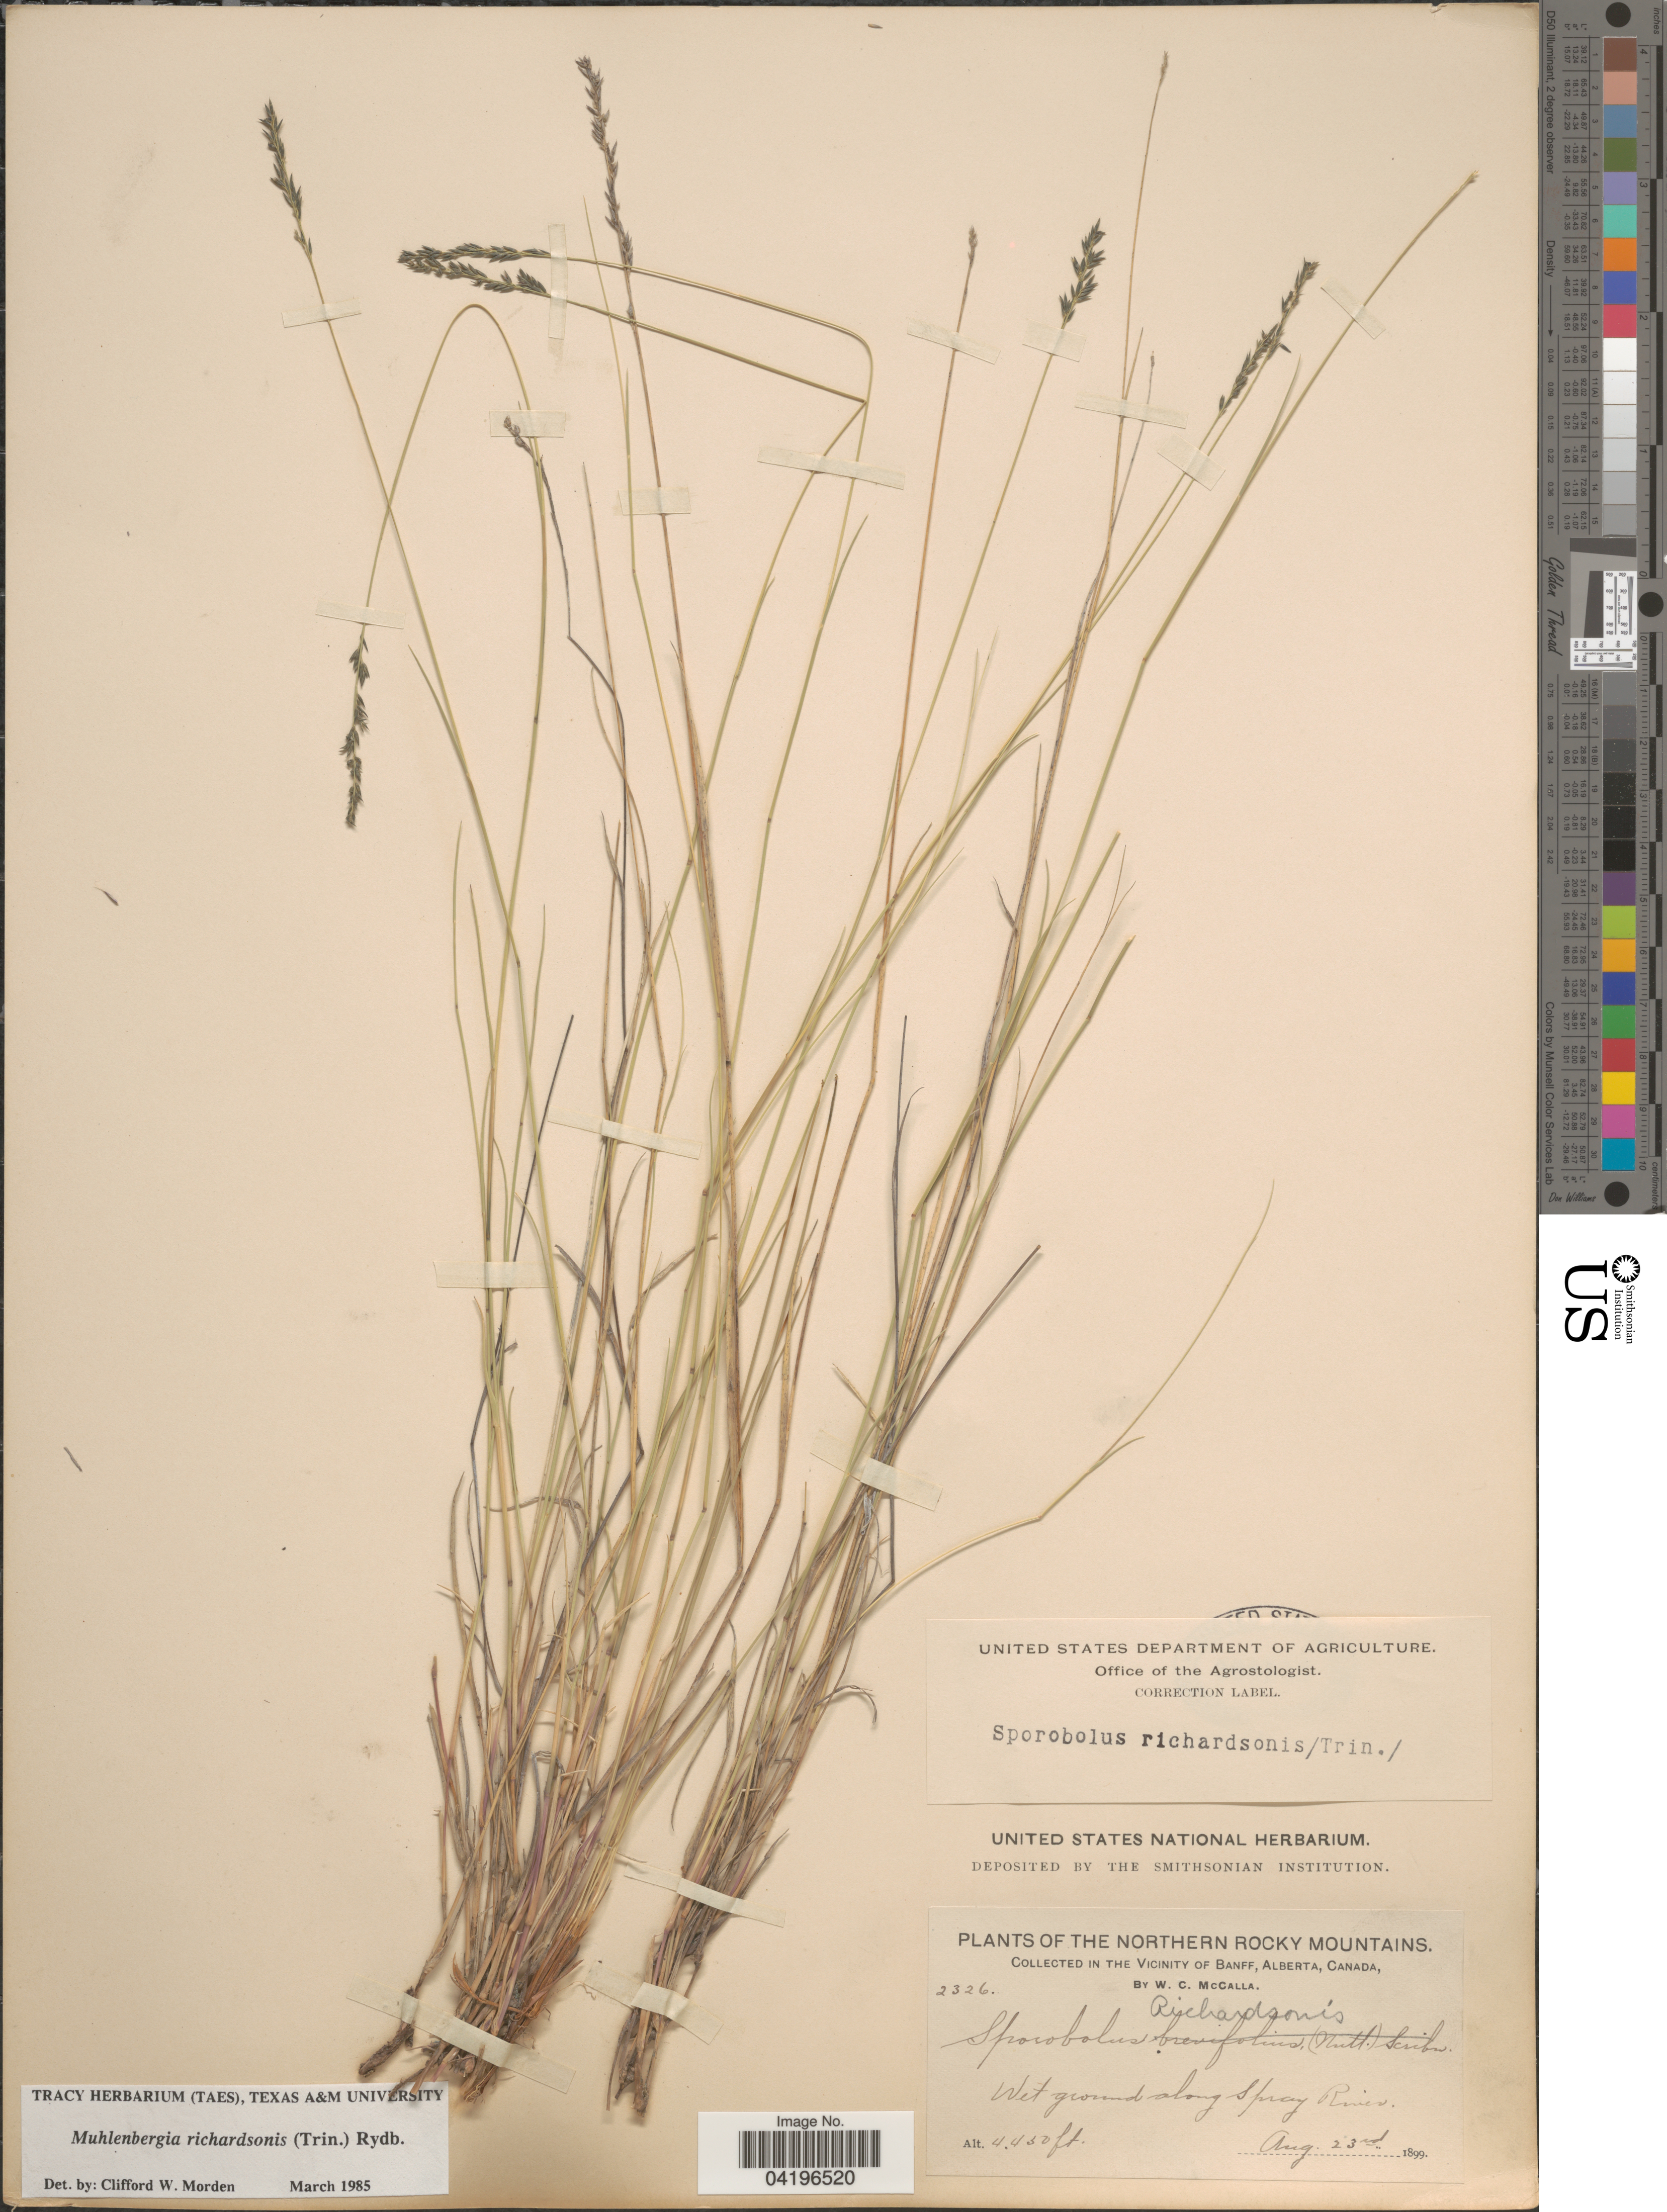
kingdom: Plantae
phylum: Tracheophyta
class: Liliopsida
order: Poales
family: Poaceae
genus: Muhlenbergia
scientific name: Muhlenbergia richardsonis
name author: (Trin.) Rydb.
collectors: W. McCalla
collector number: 2326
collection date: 1899-08-23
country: Canada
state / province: Alberta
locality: The Northern Rocky Mountains. The Vicinity of Banff. Wet ground along Spray River.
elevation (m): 1356